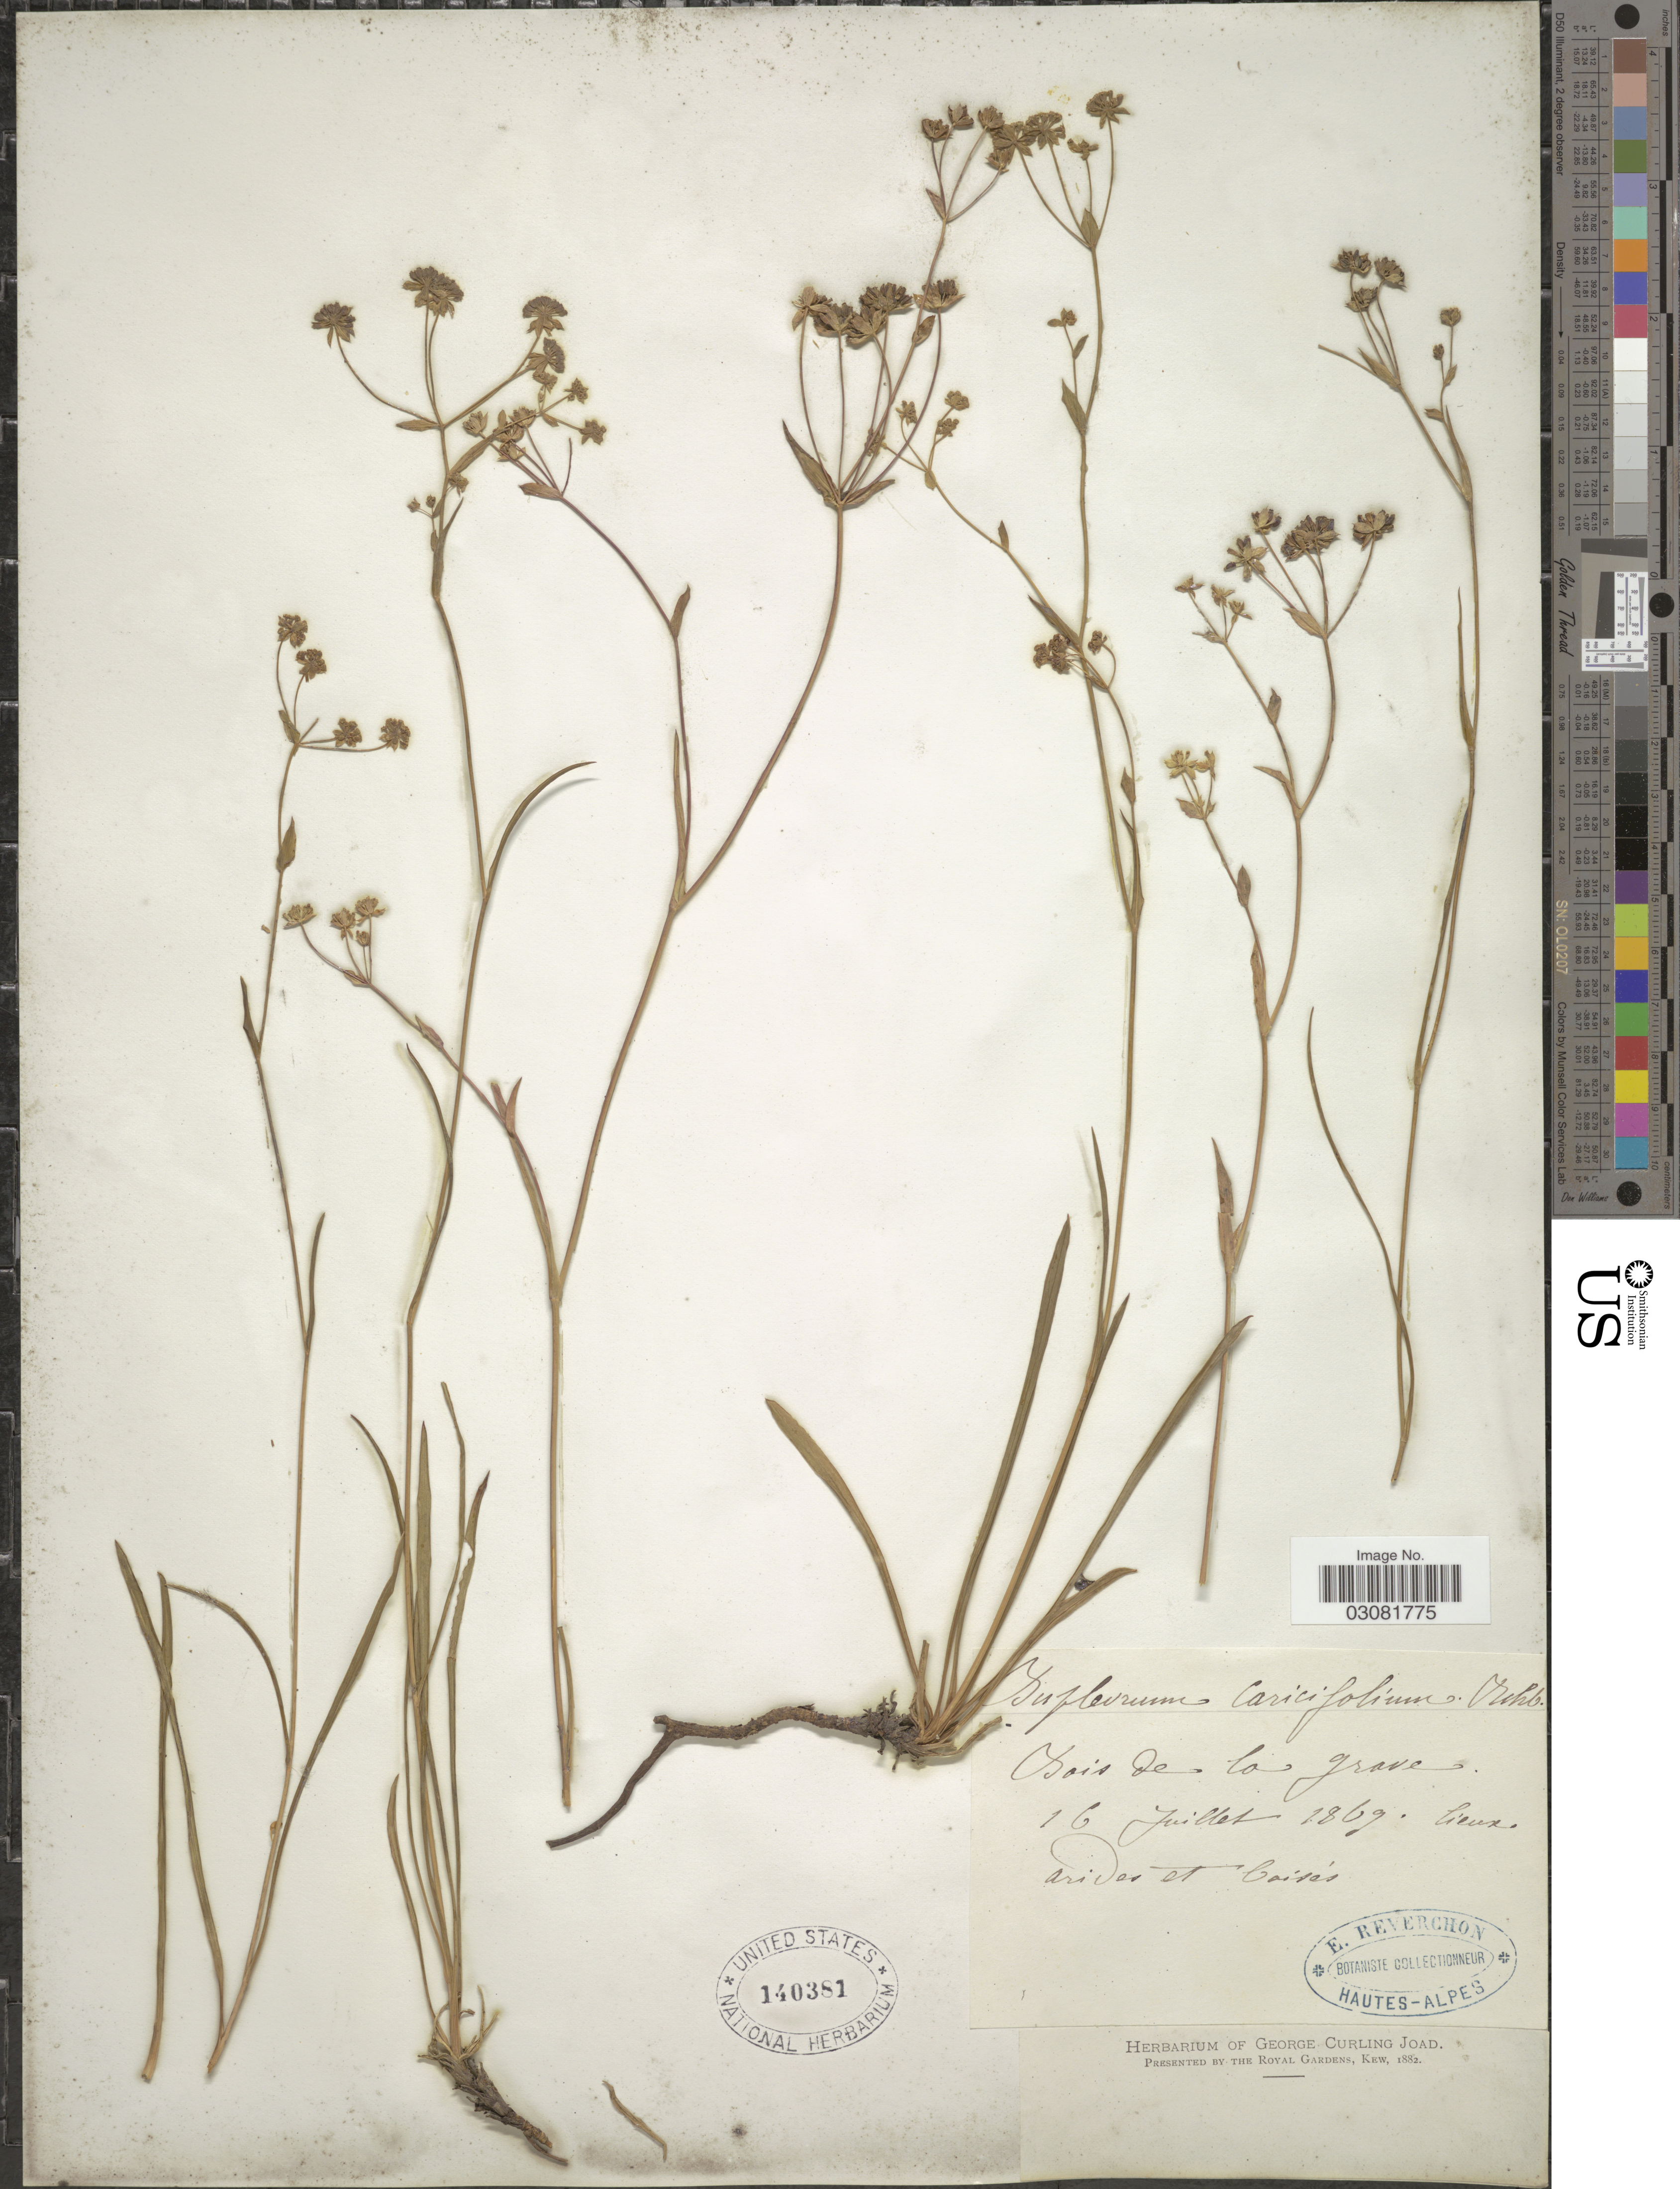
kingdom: Plantae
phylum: Tracheophyta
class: Magnoliopsida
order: Apiales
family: Apiaceae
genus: Bupleurum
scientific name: Bupleurum caricifolium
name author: Willd.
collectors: E. Reverchon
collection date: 1869-07-16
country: France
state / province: Provence-Alpes-Côte d'Azur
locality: Bois de La Grave, lieux arides et boisés [woods of La Grave, wooded and dry places]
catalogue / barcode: US 140381